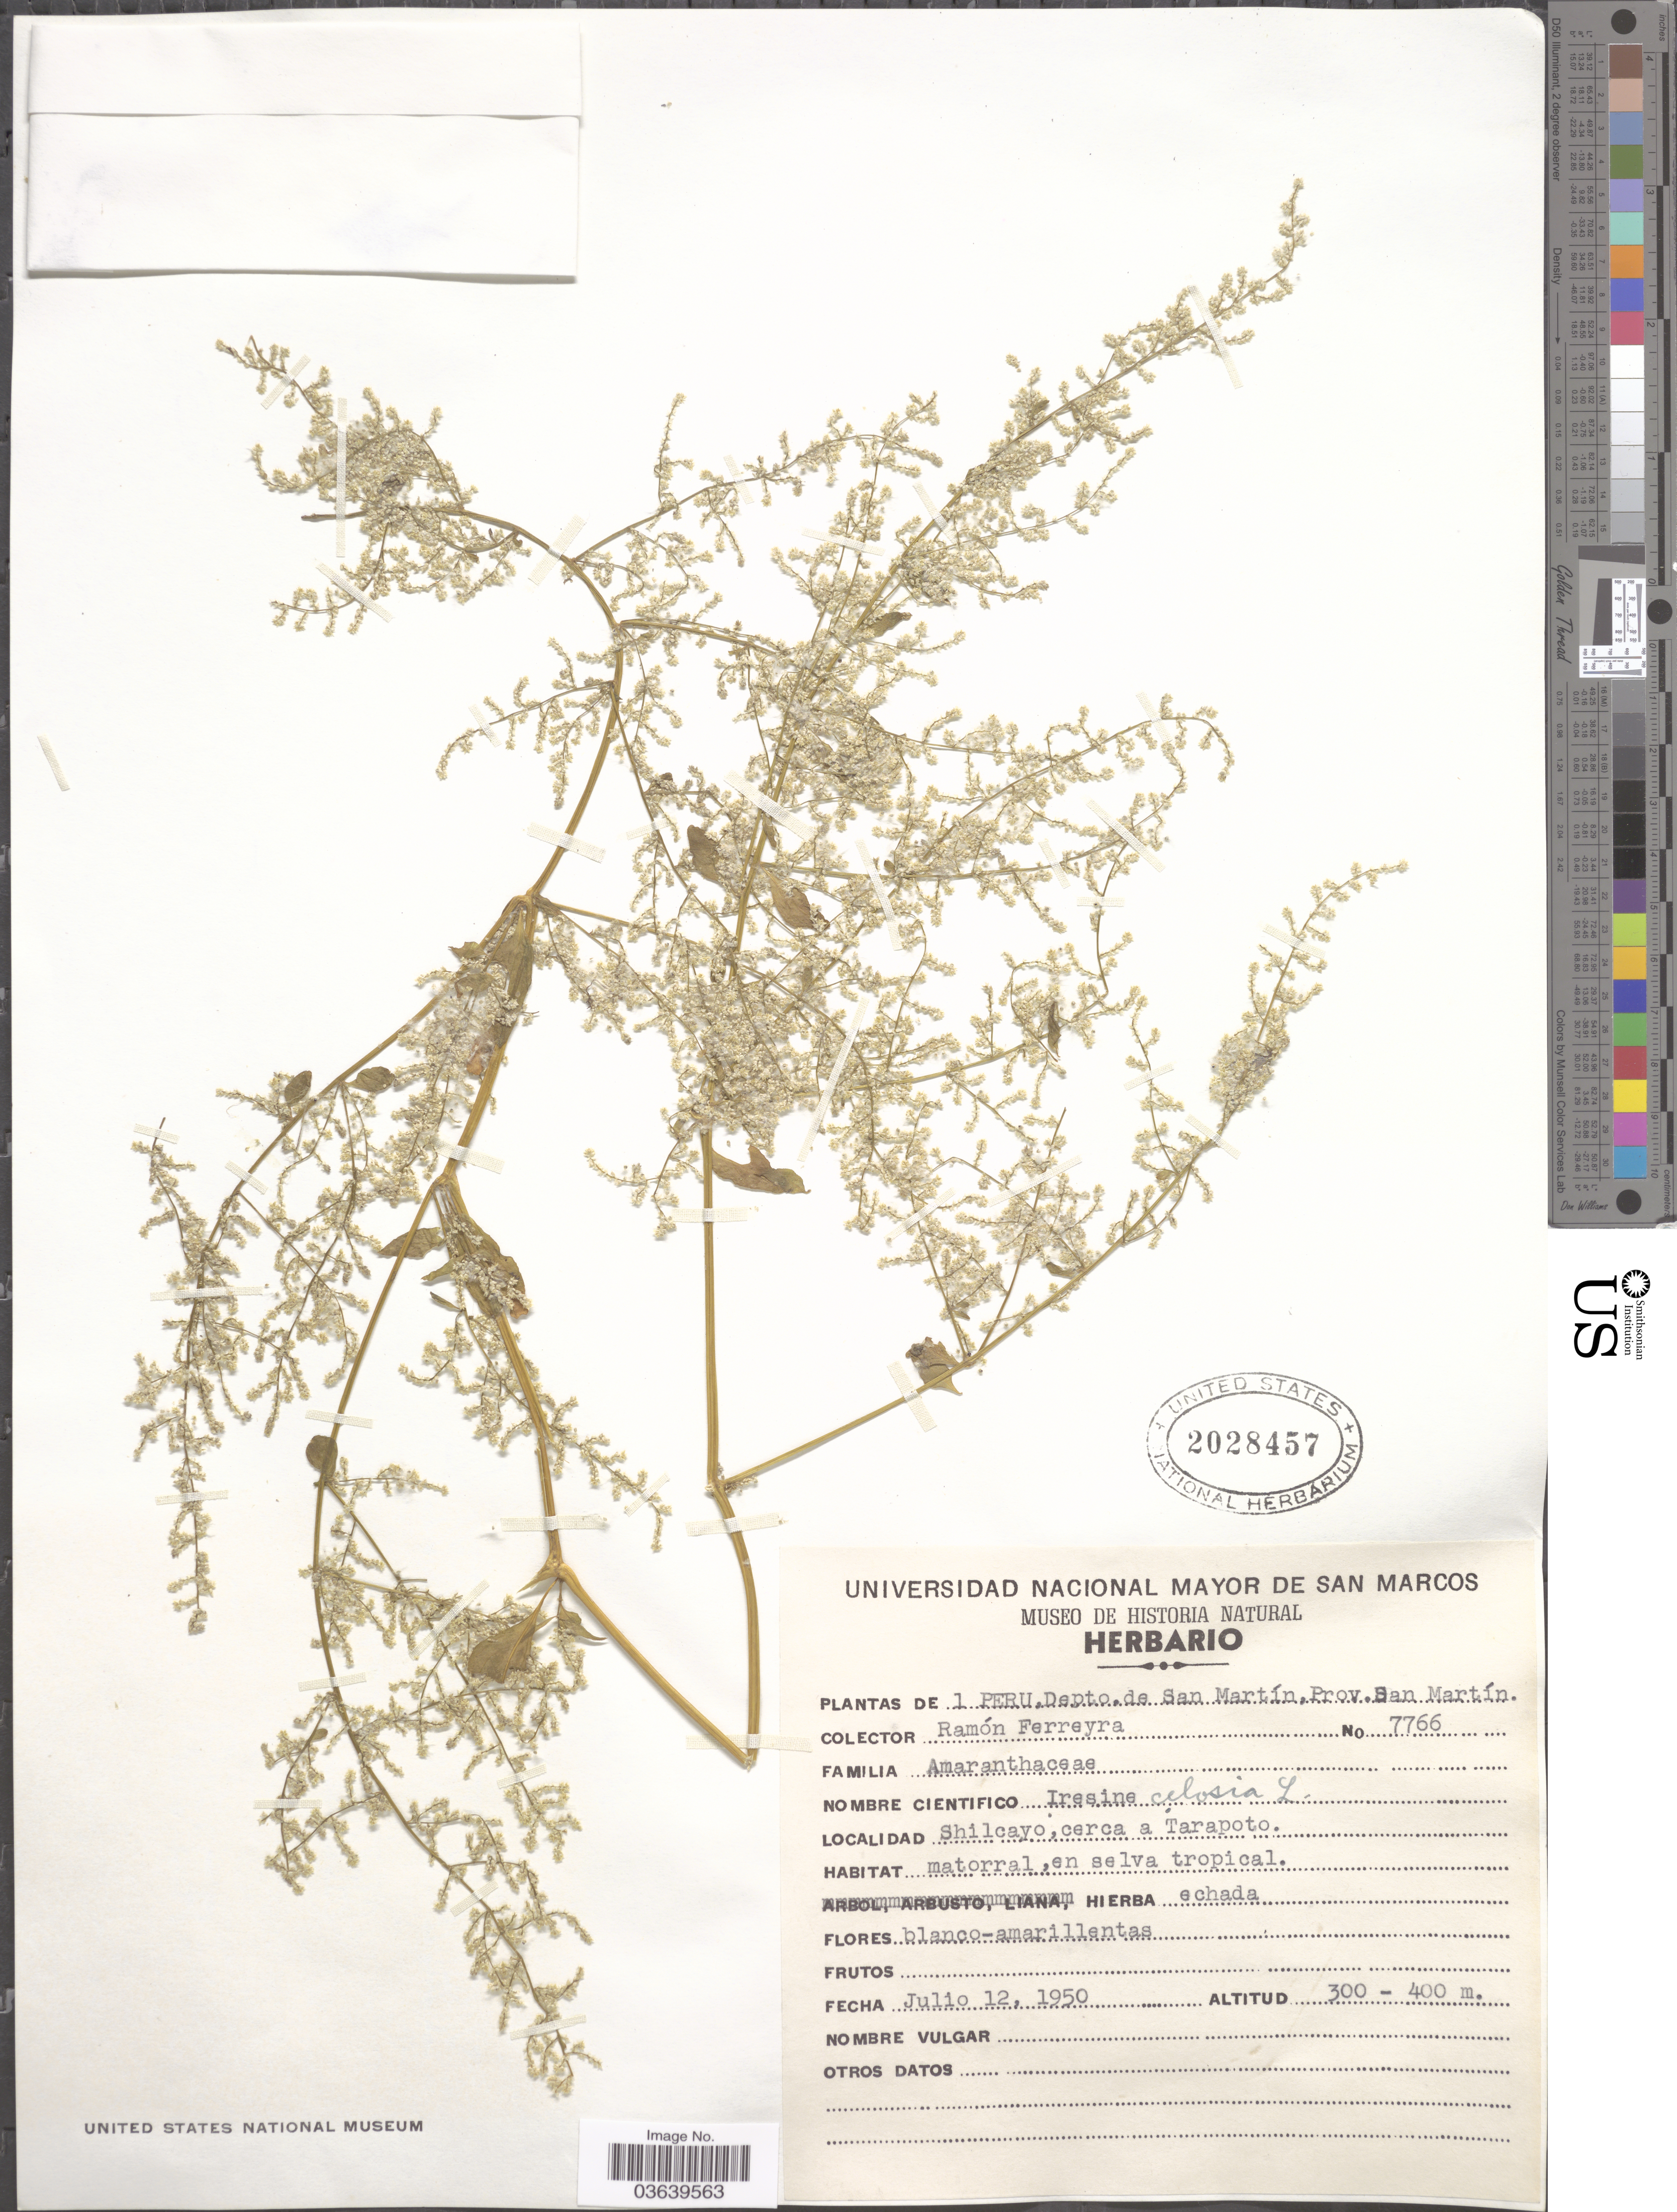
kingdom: Plantae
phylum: Tracheophyta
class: Magnoliopsida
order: Caryophyllales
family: Amaranthaceae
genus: Iresine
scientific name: Iresine celosia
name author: L.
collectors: R. A. Ferreyra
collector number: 7766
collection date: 1950-07-12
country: Peru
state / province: San Martín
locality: Depto. de San Martín. Shilcayo, cerca a Tarapoto.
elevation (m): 300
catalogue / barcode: US 2028457